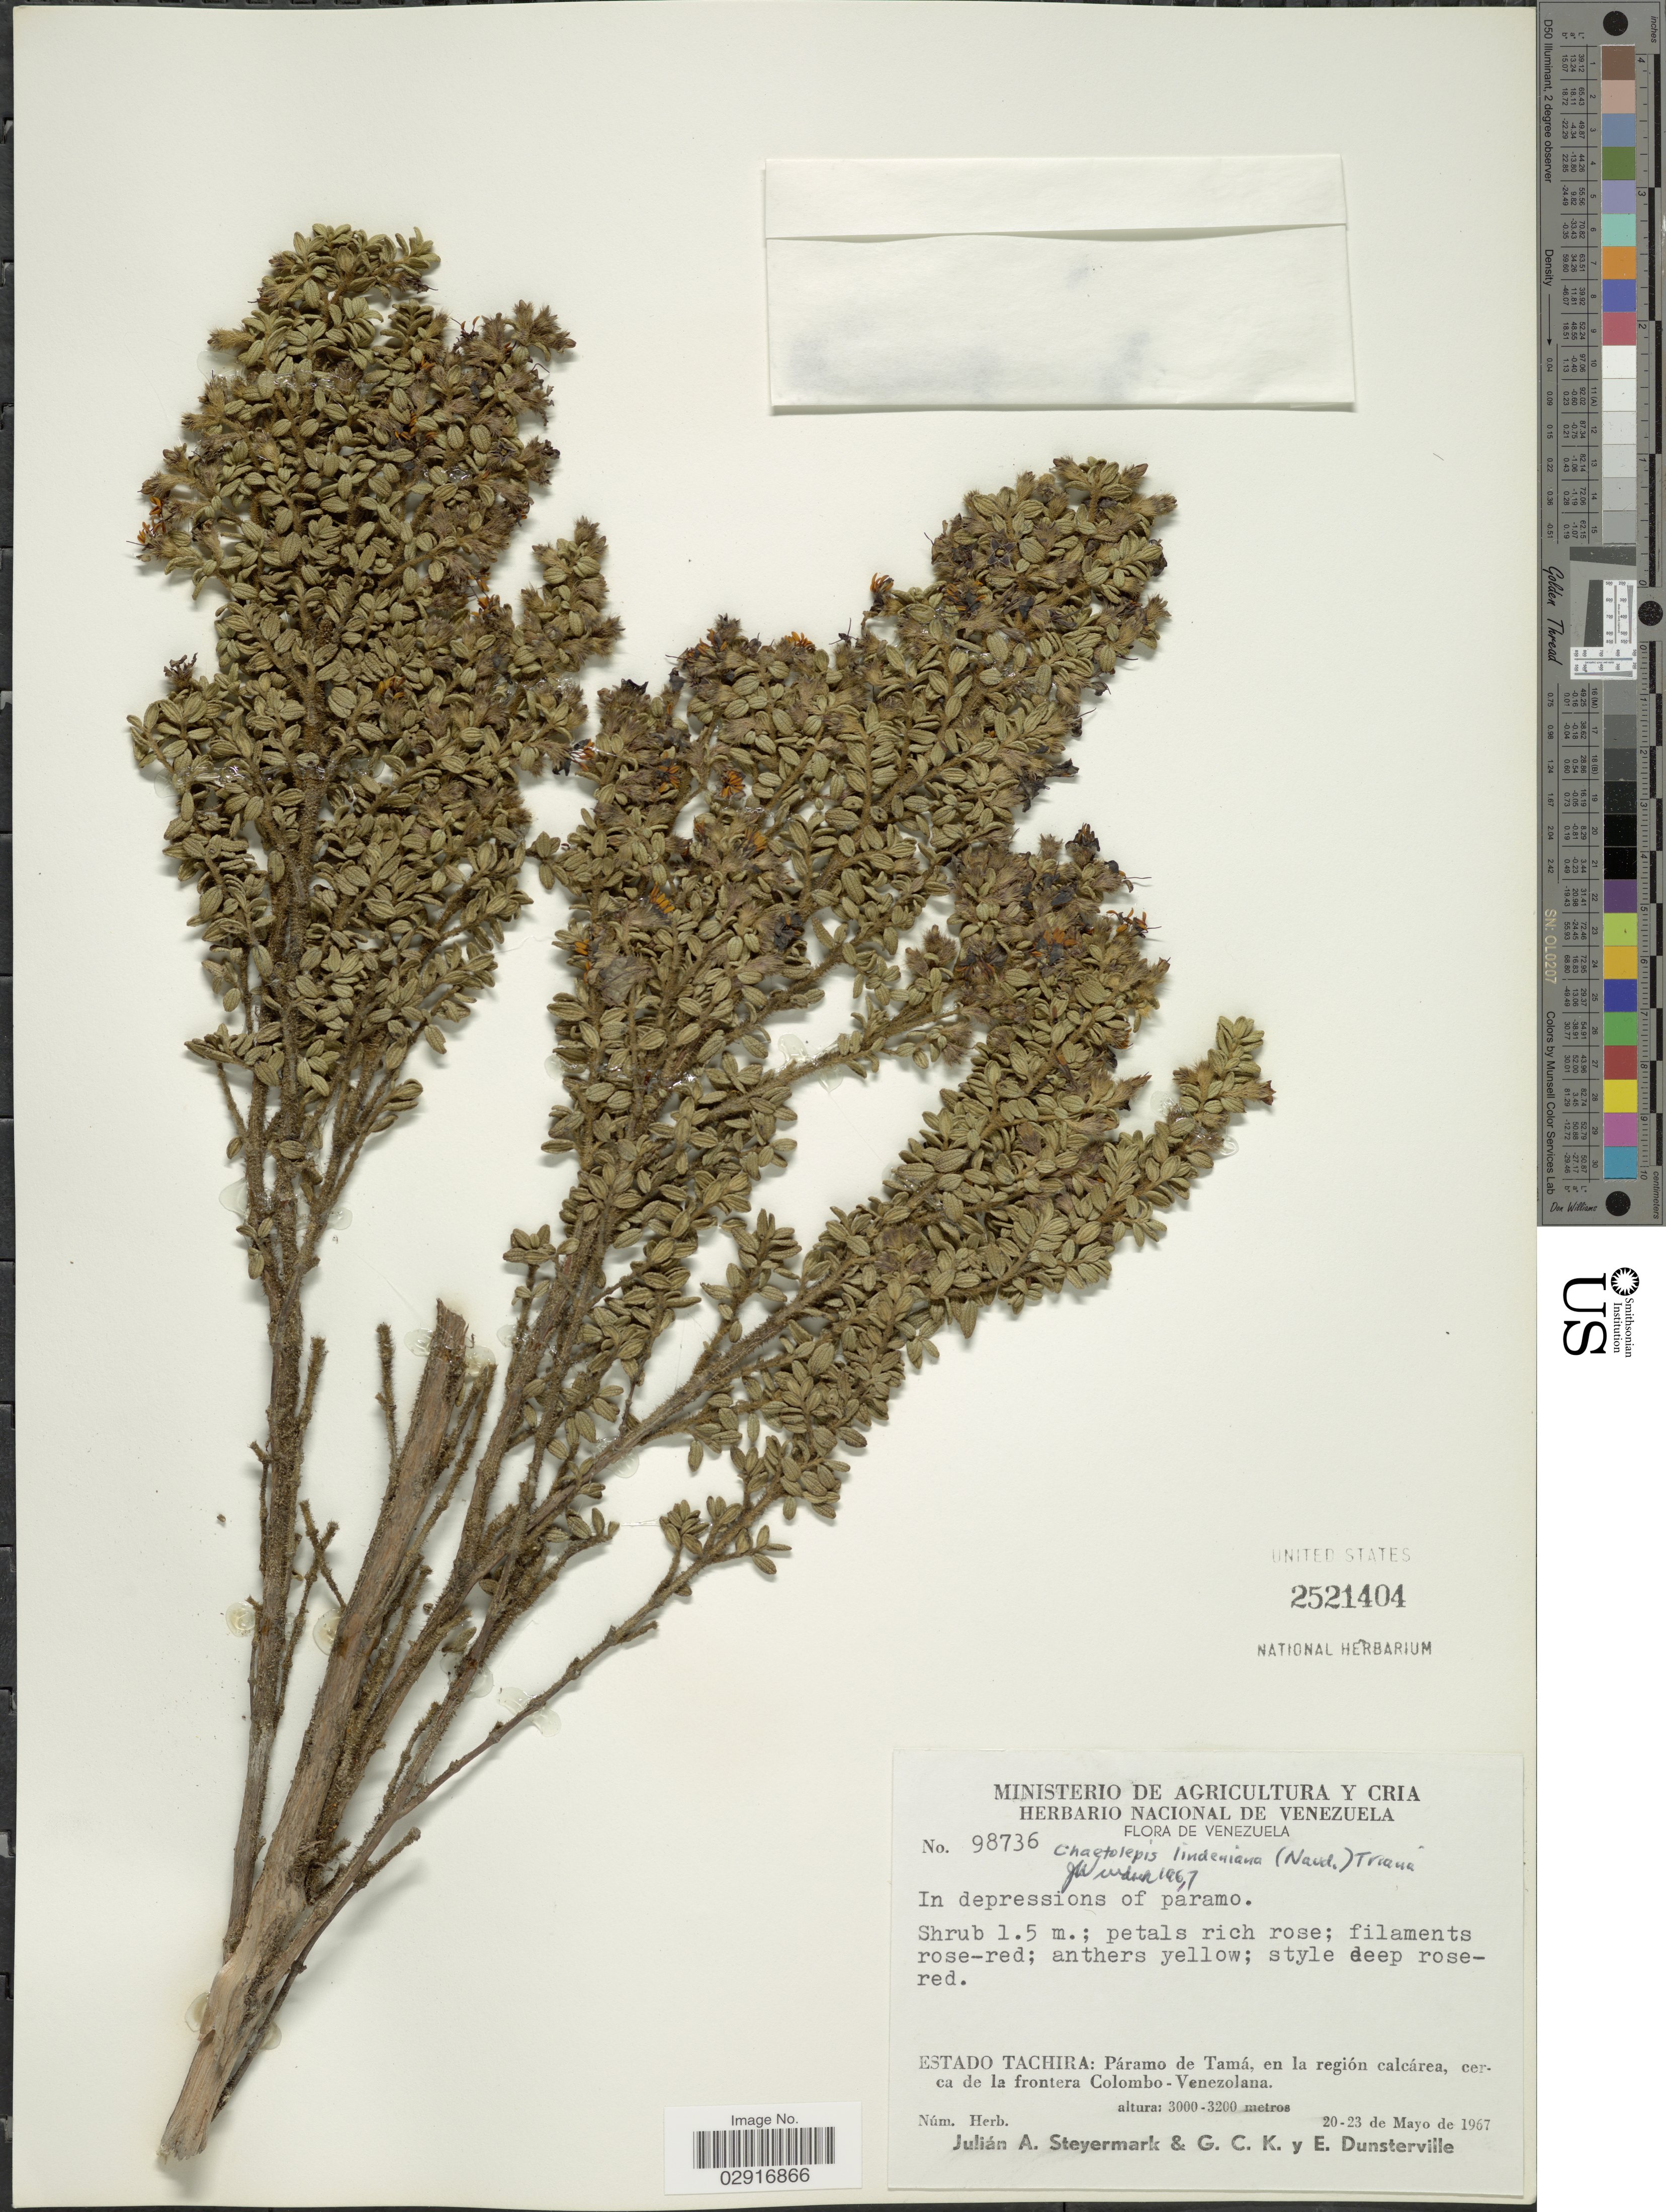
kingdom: Plantae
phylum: Tracheophyta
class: Magnoliopsida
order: Myrtales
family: Melastomataceae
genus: Chaetolepis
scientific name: Chaetolepis lindeniana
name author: (Naudin) Triana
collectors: J. Steyermark, G. C. K. Dunsterville & E. Dunsterville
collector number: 98736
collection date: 1967-05-20/1967-05-23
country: Venezuela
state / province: Tachira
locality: Páramo de Tamá, en la región calcárea, cerca de la frontera Colombo-Venezolana.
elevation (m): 3000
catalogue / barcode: US 2521404